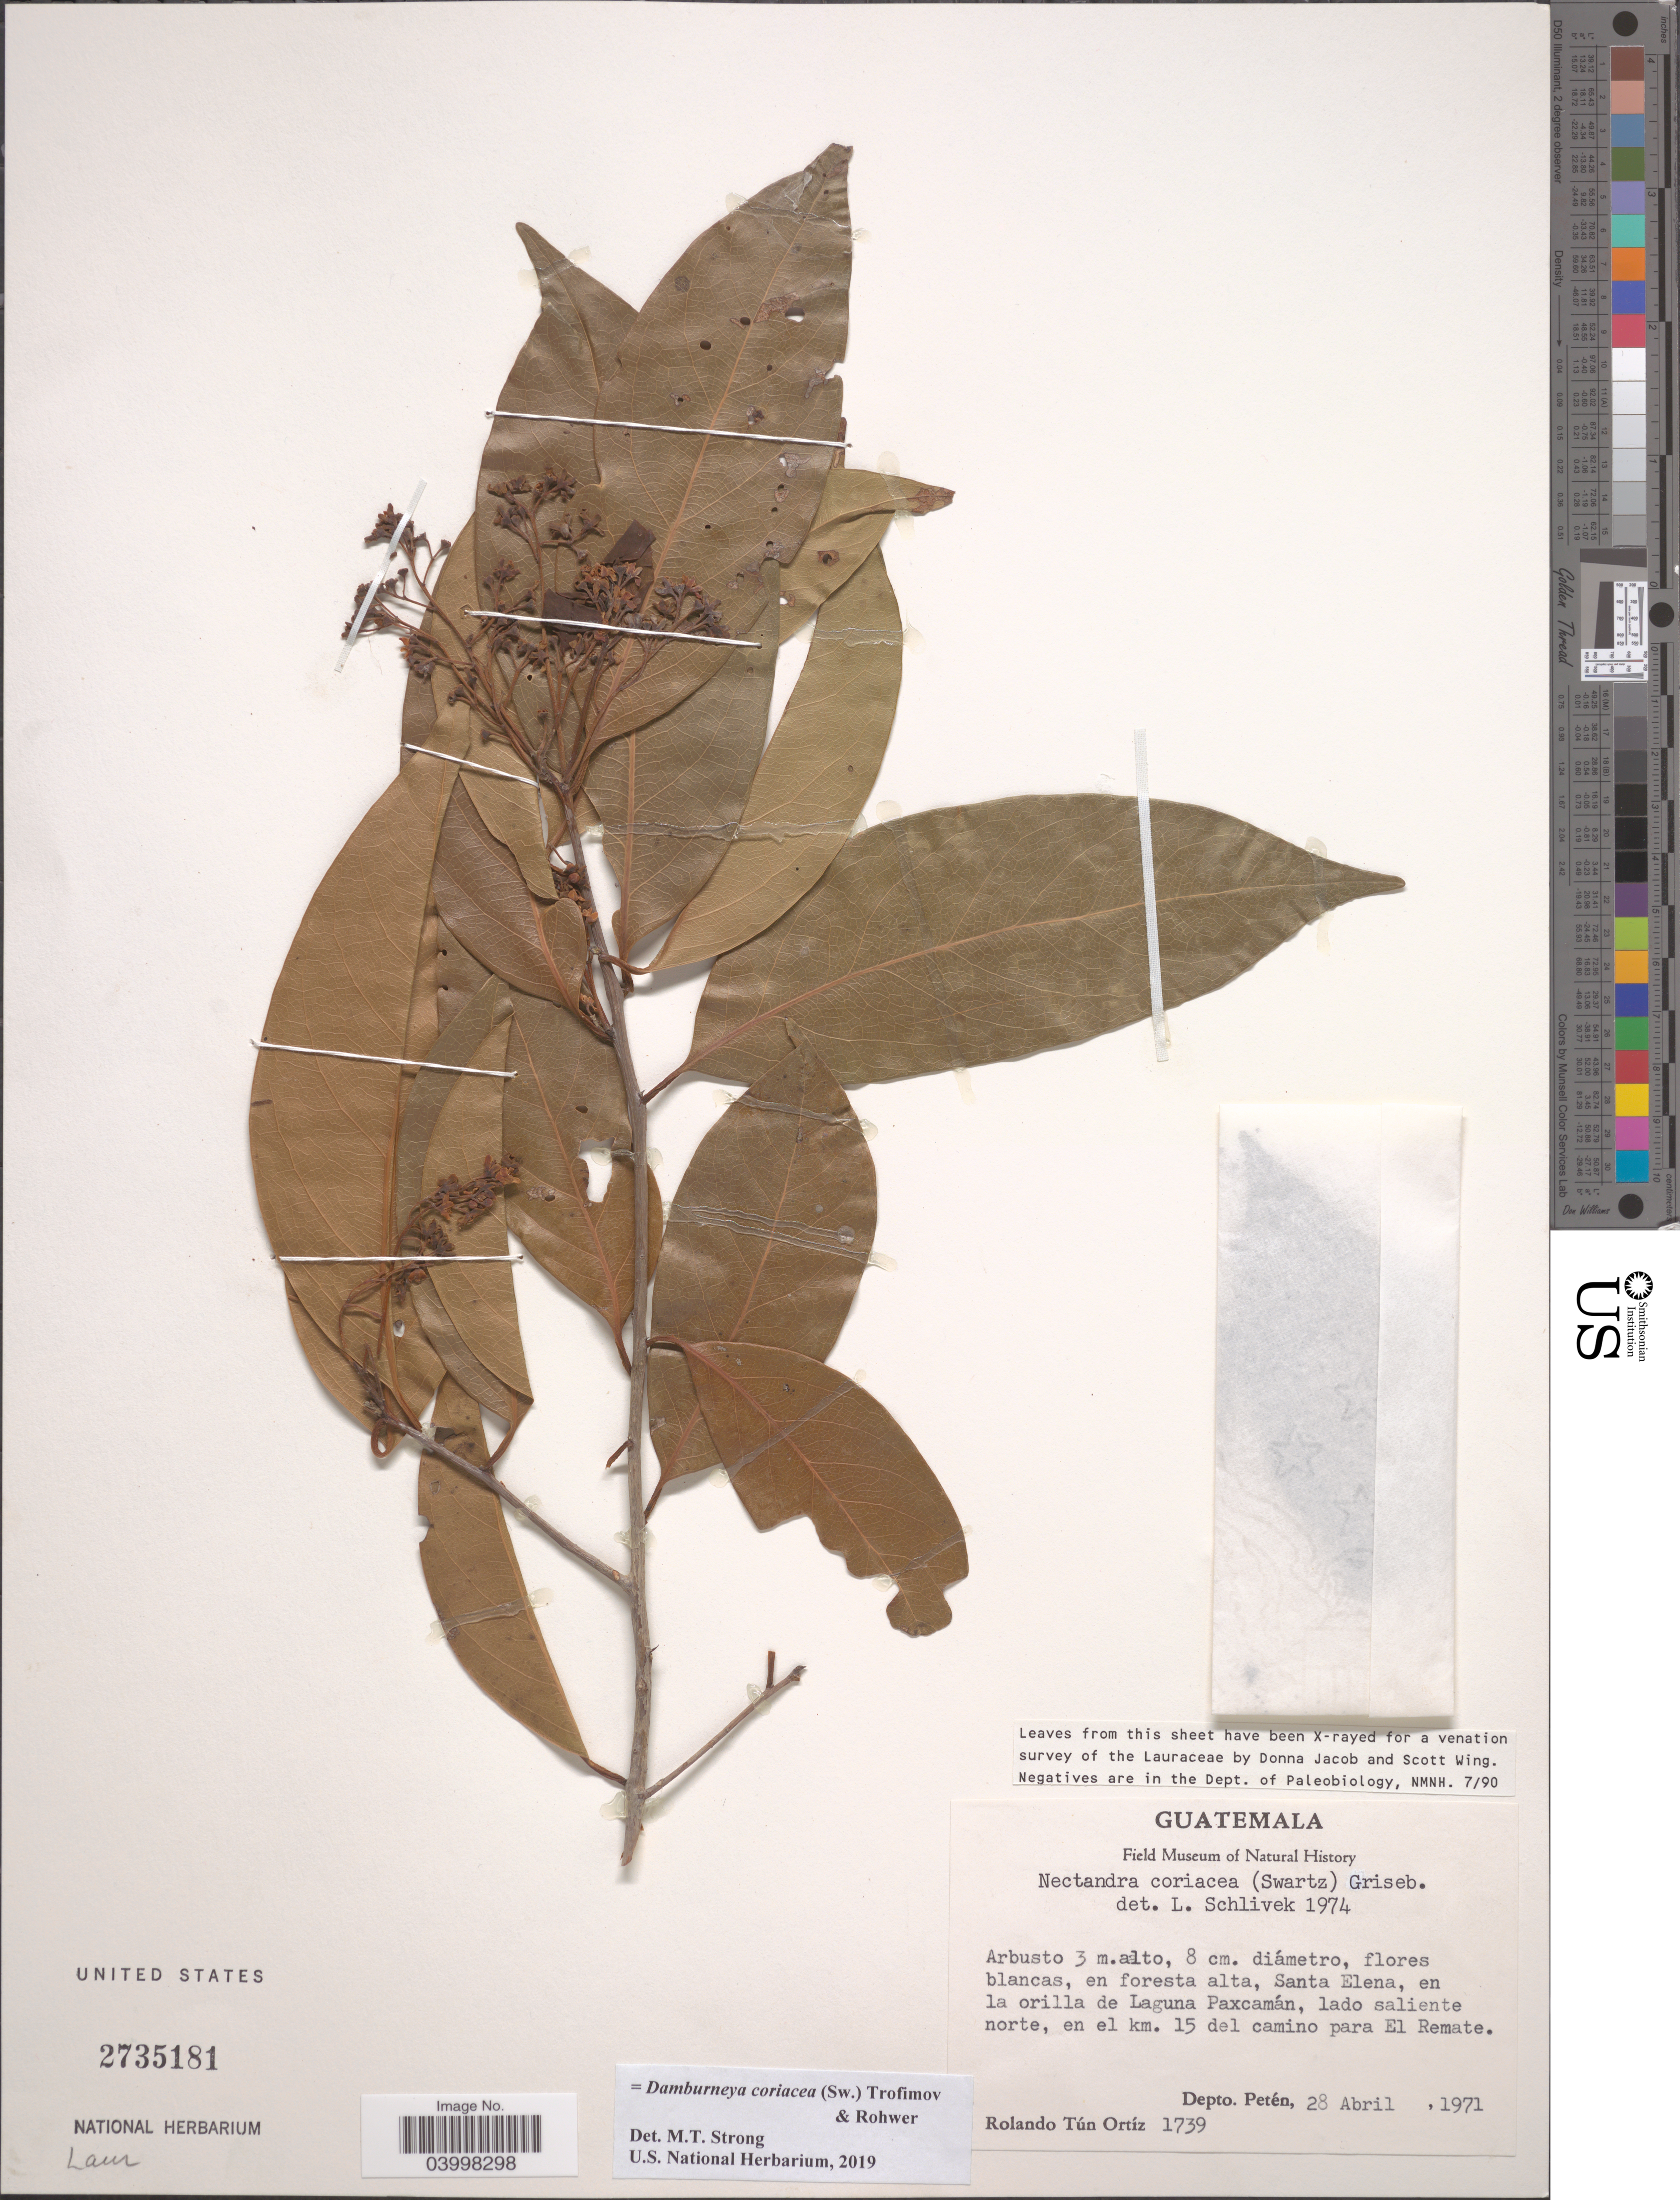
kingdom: Plantae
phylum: Tracheophyta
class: Magnoliopsida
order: Laurales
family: Lauraceae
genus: Damburneya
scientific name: Damburneya coriacea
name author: (Sw.) Trofimov & Rohwer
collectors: R. Ortiz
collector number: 1739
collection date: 1971-04-28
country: Guatemala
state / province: El Peten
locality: Santa Elena, en la orilla de Laguna Paxcamán, lado saliente norte, en el km. 15 del camino para El Remate. Depto. Petén.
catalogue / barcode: US 2735181